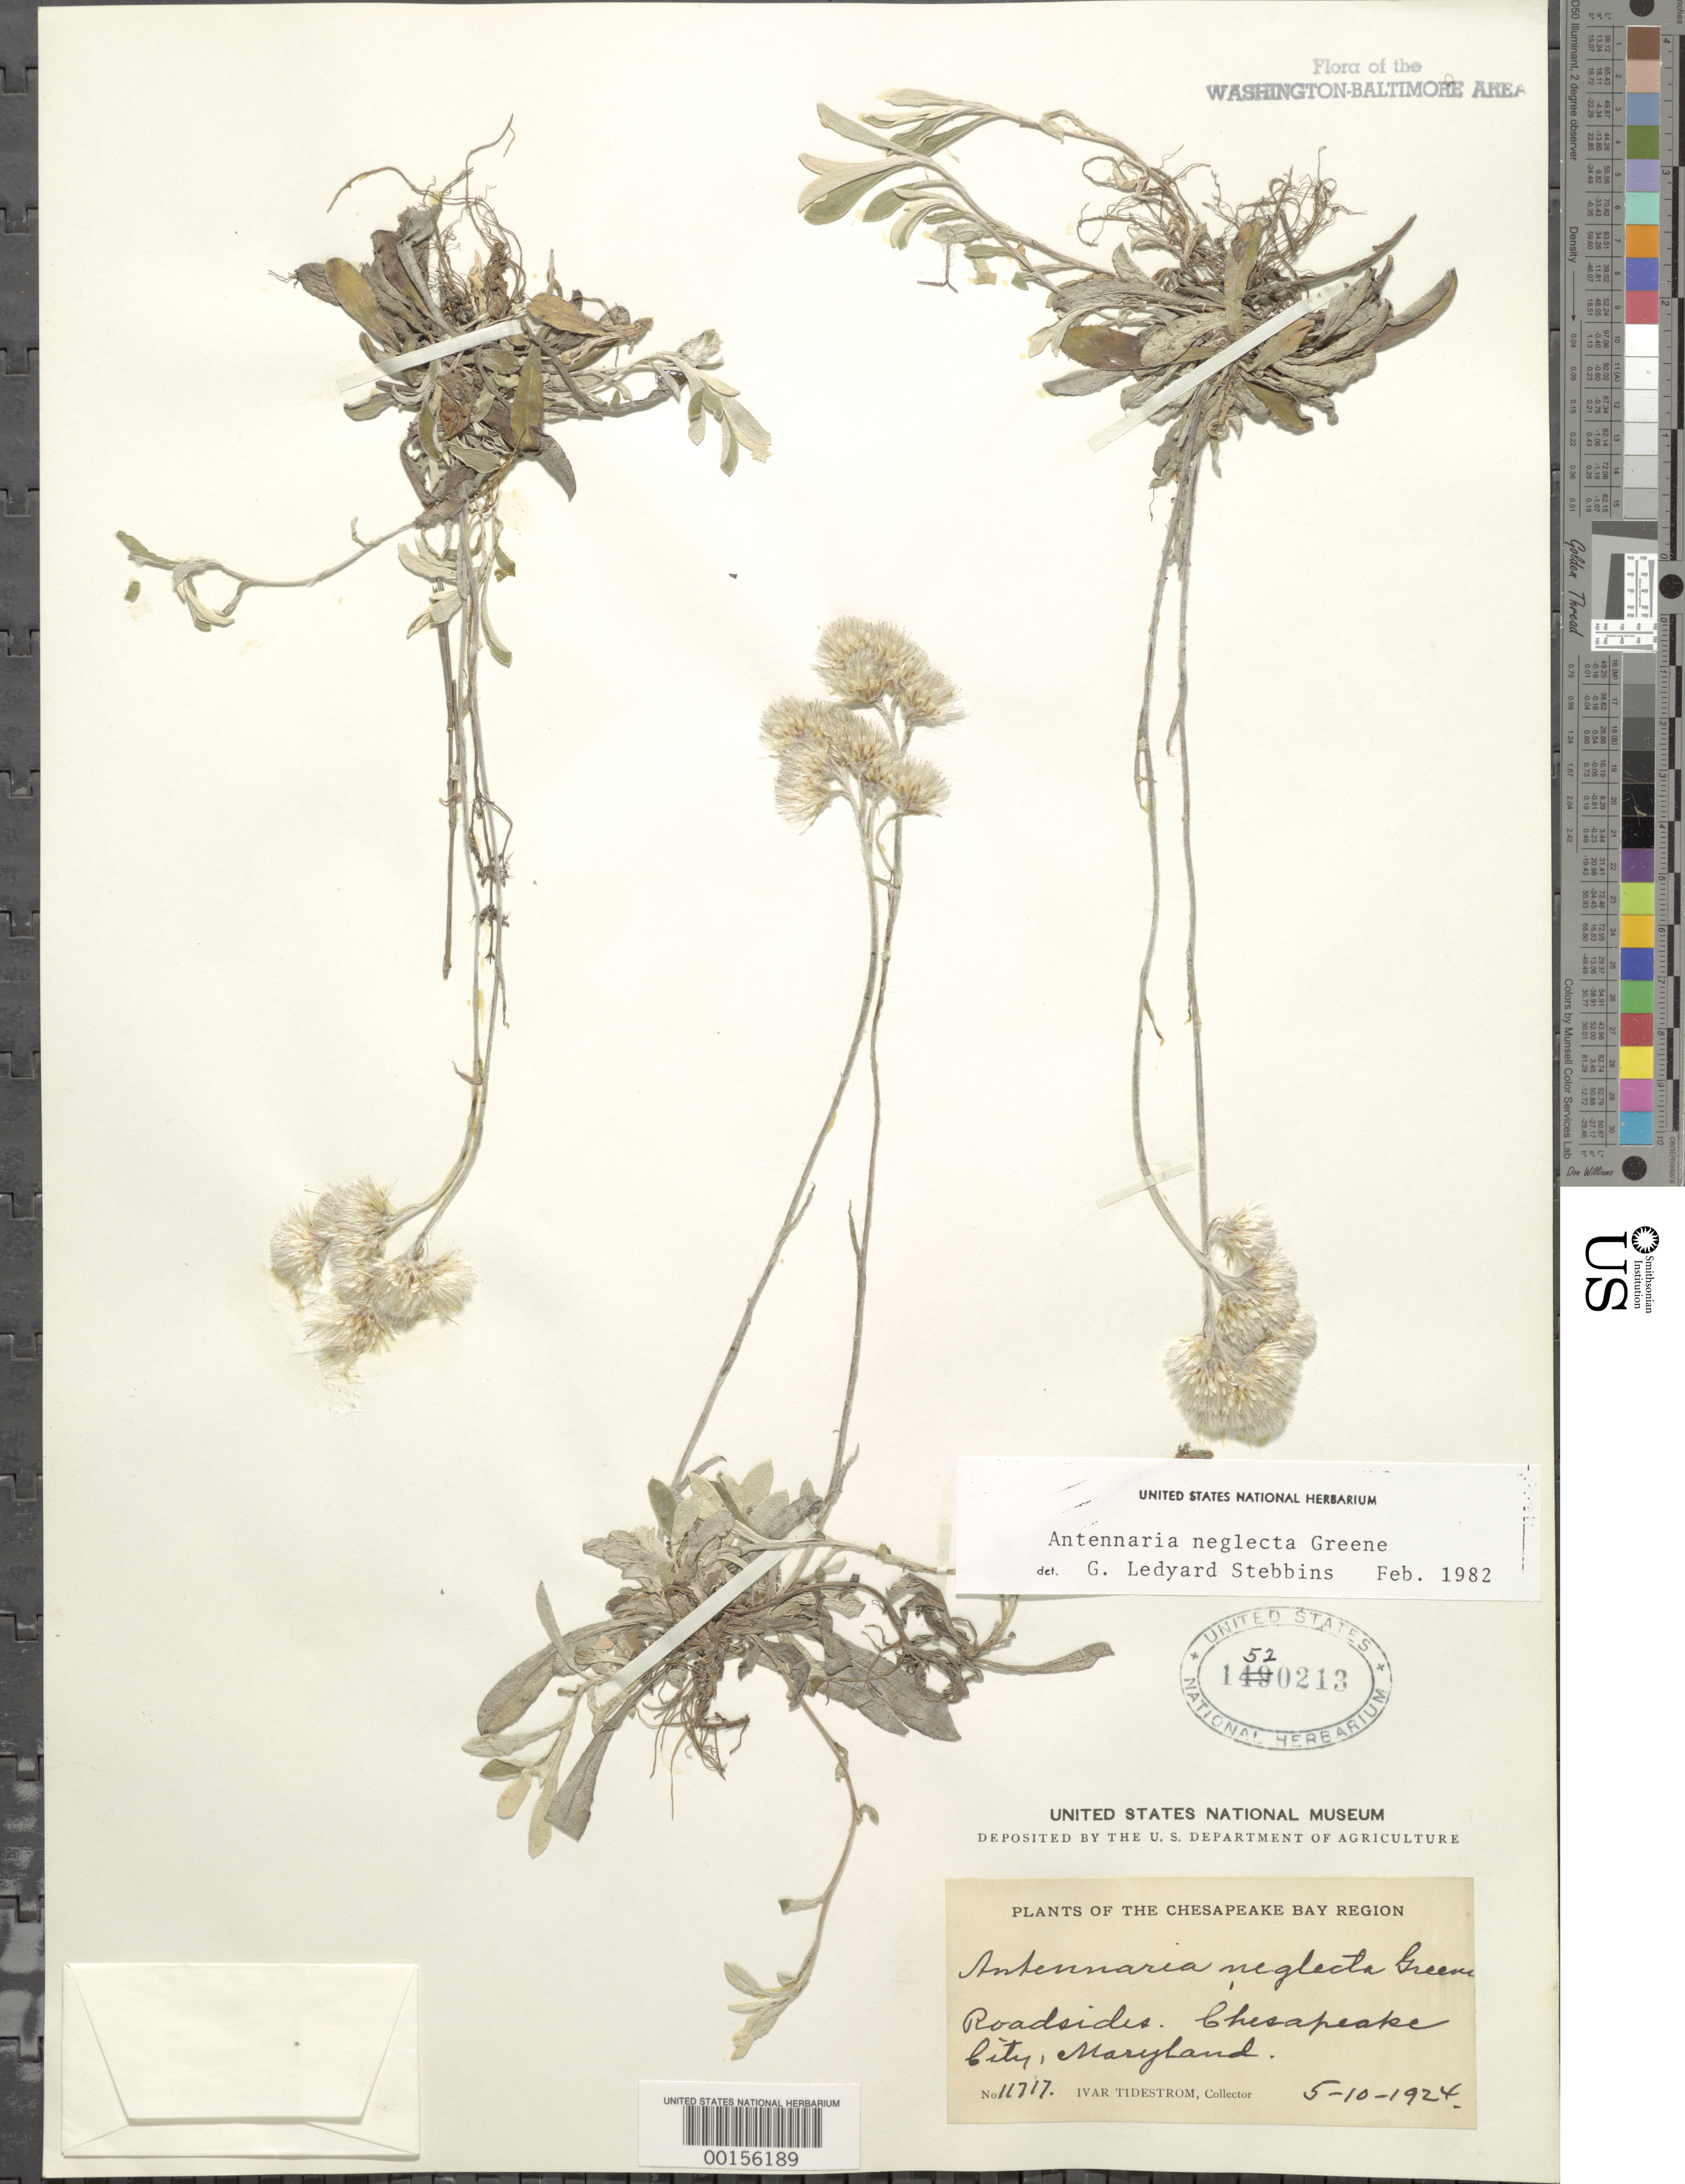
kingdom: Plantae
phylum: Tracheophyta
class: Magnoliopsida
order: Asterales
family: Asteraceae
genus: Antennaria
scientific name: Antennaria neglecta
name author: Greene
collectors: I. F. Tidestrom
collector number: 11717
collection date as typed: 10 May 1924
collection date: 1924-05-10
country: United States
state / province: Maryland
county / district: Cecil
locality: Chesapeake City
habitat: Roadsides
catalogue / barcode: US 1520213